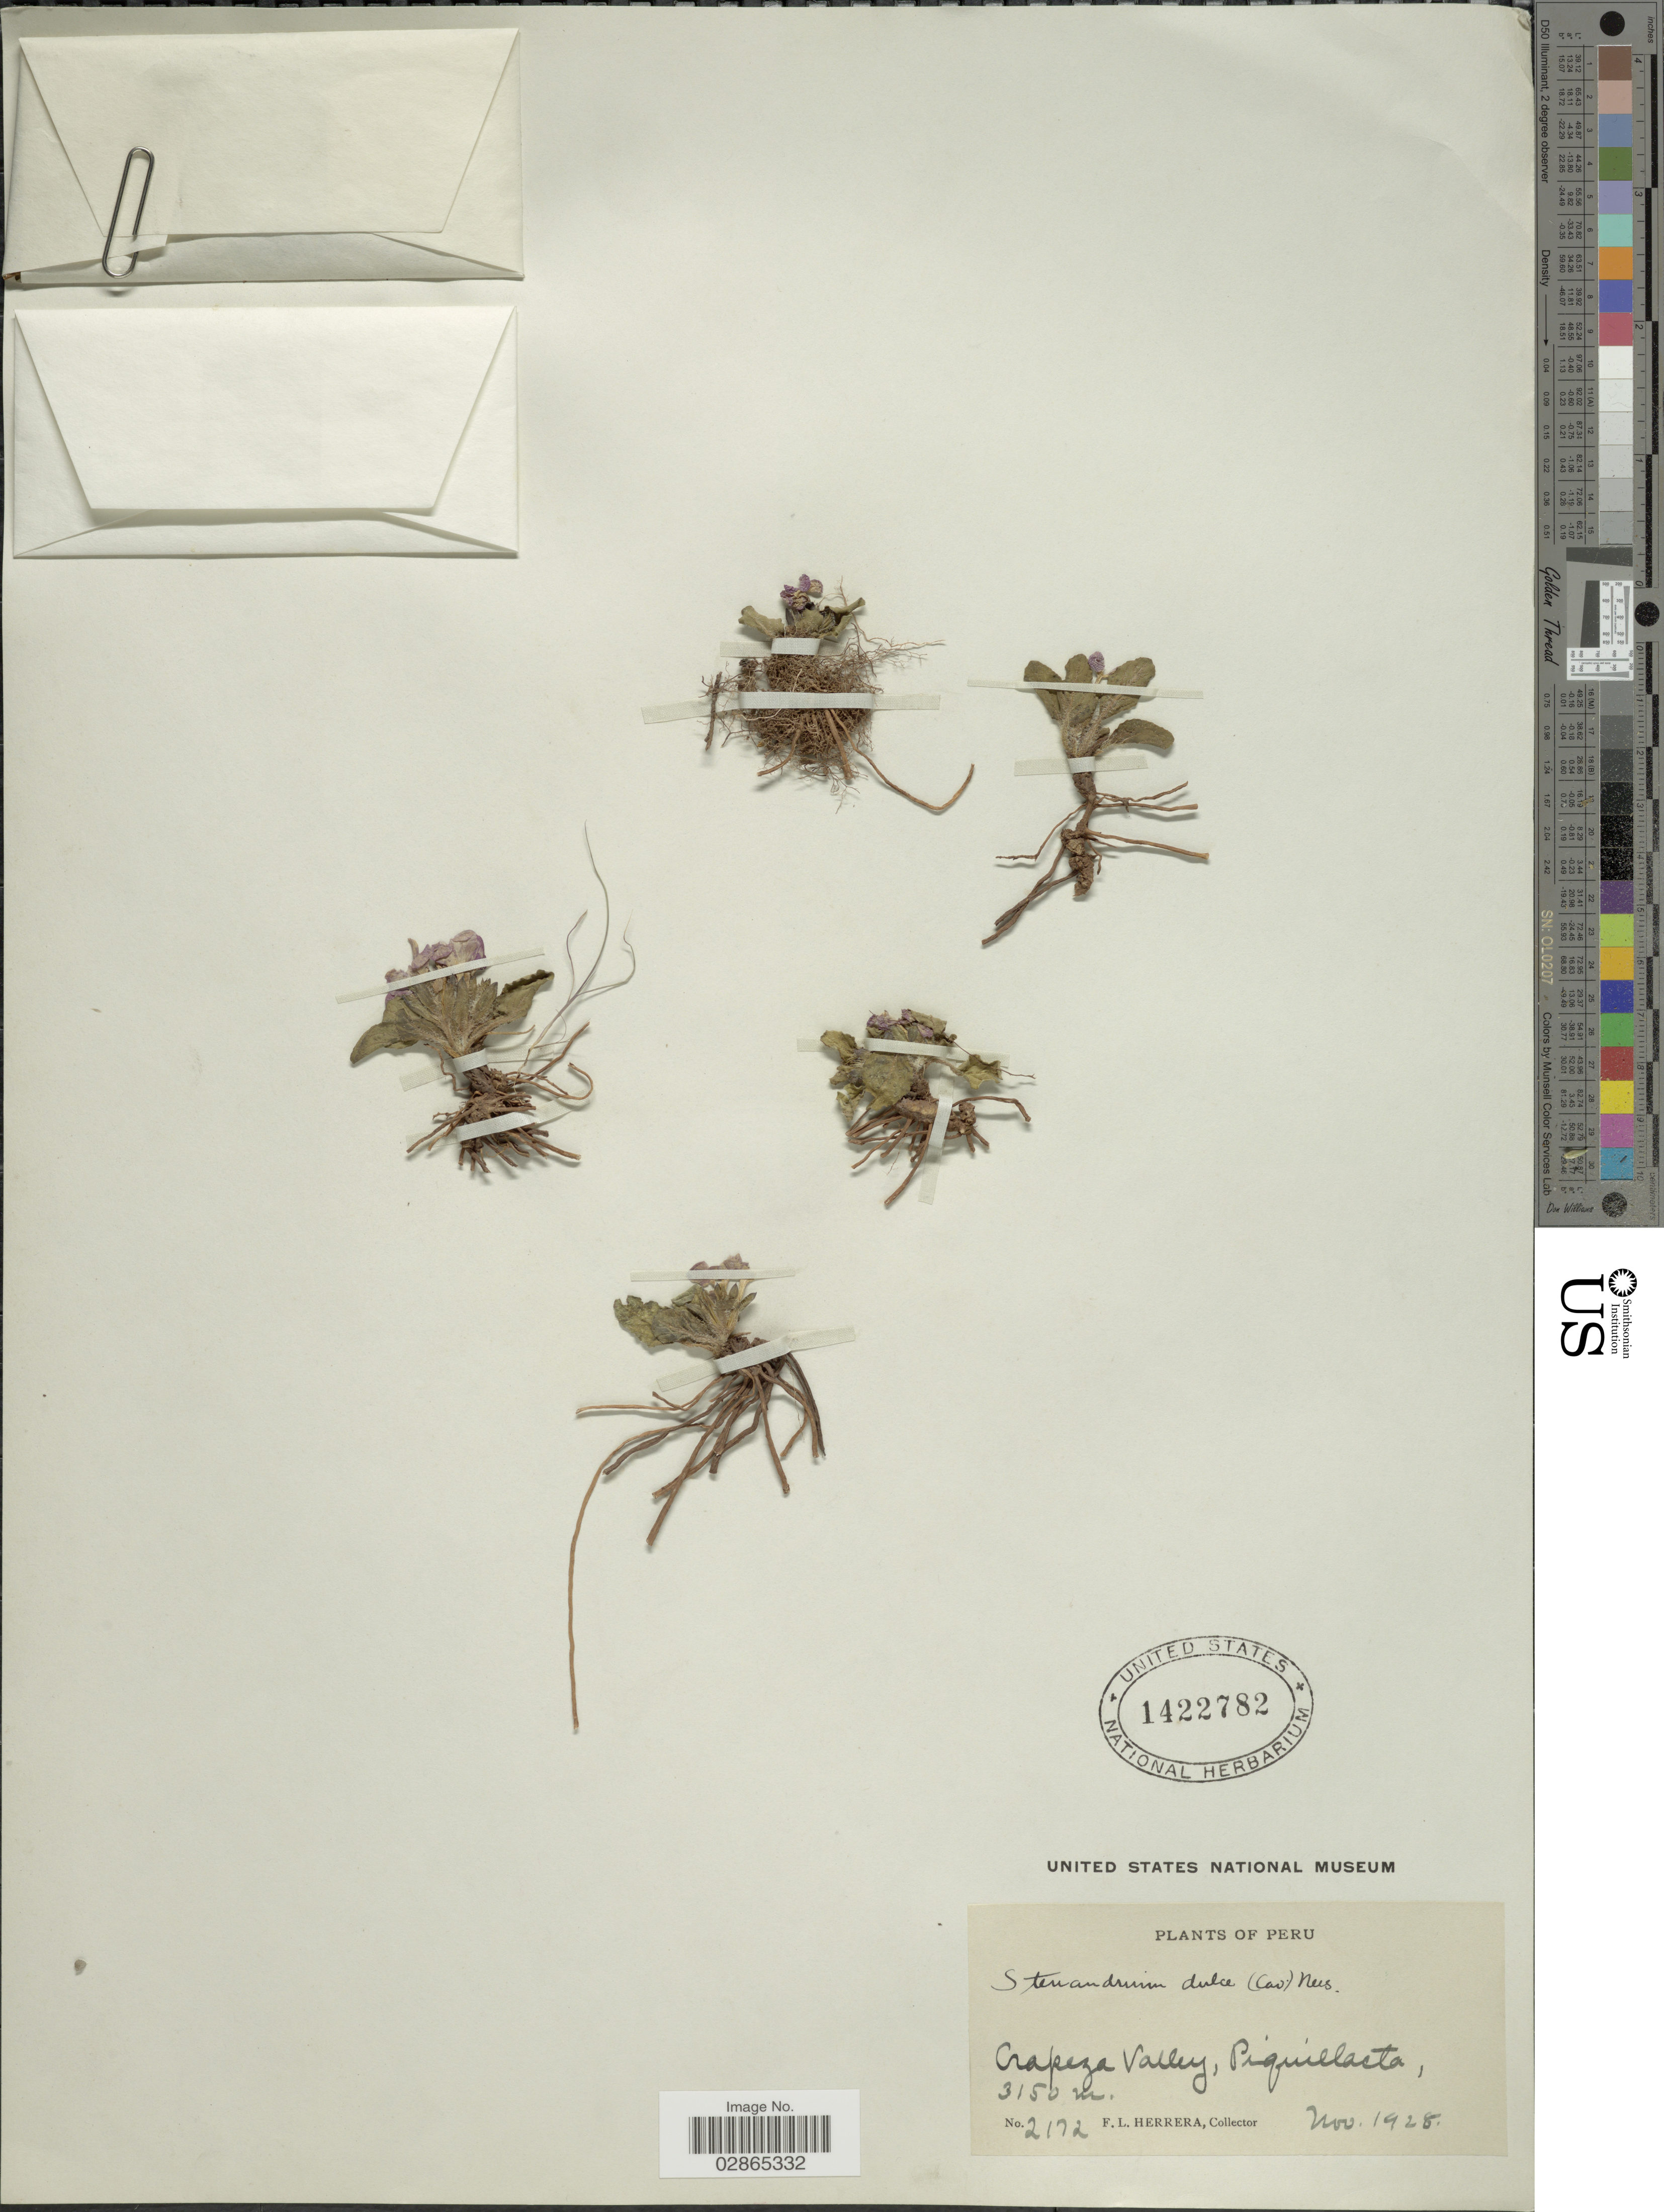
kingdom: Plantae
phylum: Tracheophyta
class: Magnoliopsida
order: Lamiales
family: Acanthaceae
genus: Stenandrium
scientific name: Stenandrium dulce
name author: (Cav.) Nees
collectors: F. Herrera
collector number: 2172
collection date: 1928-11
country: Peru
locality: Crapeza Valley, Piquillacta.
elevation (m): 3150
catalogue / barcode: US 1422782